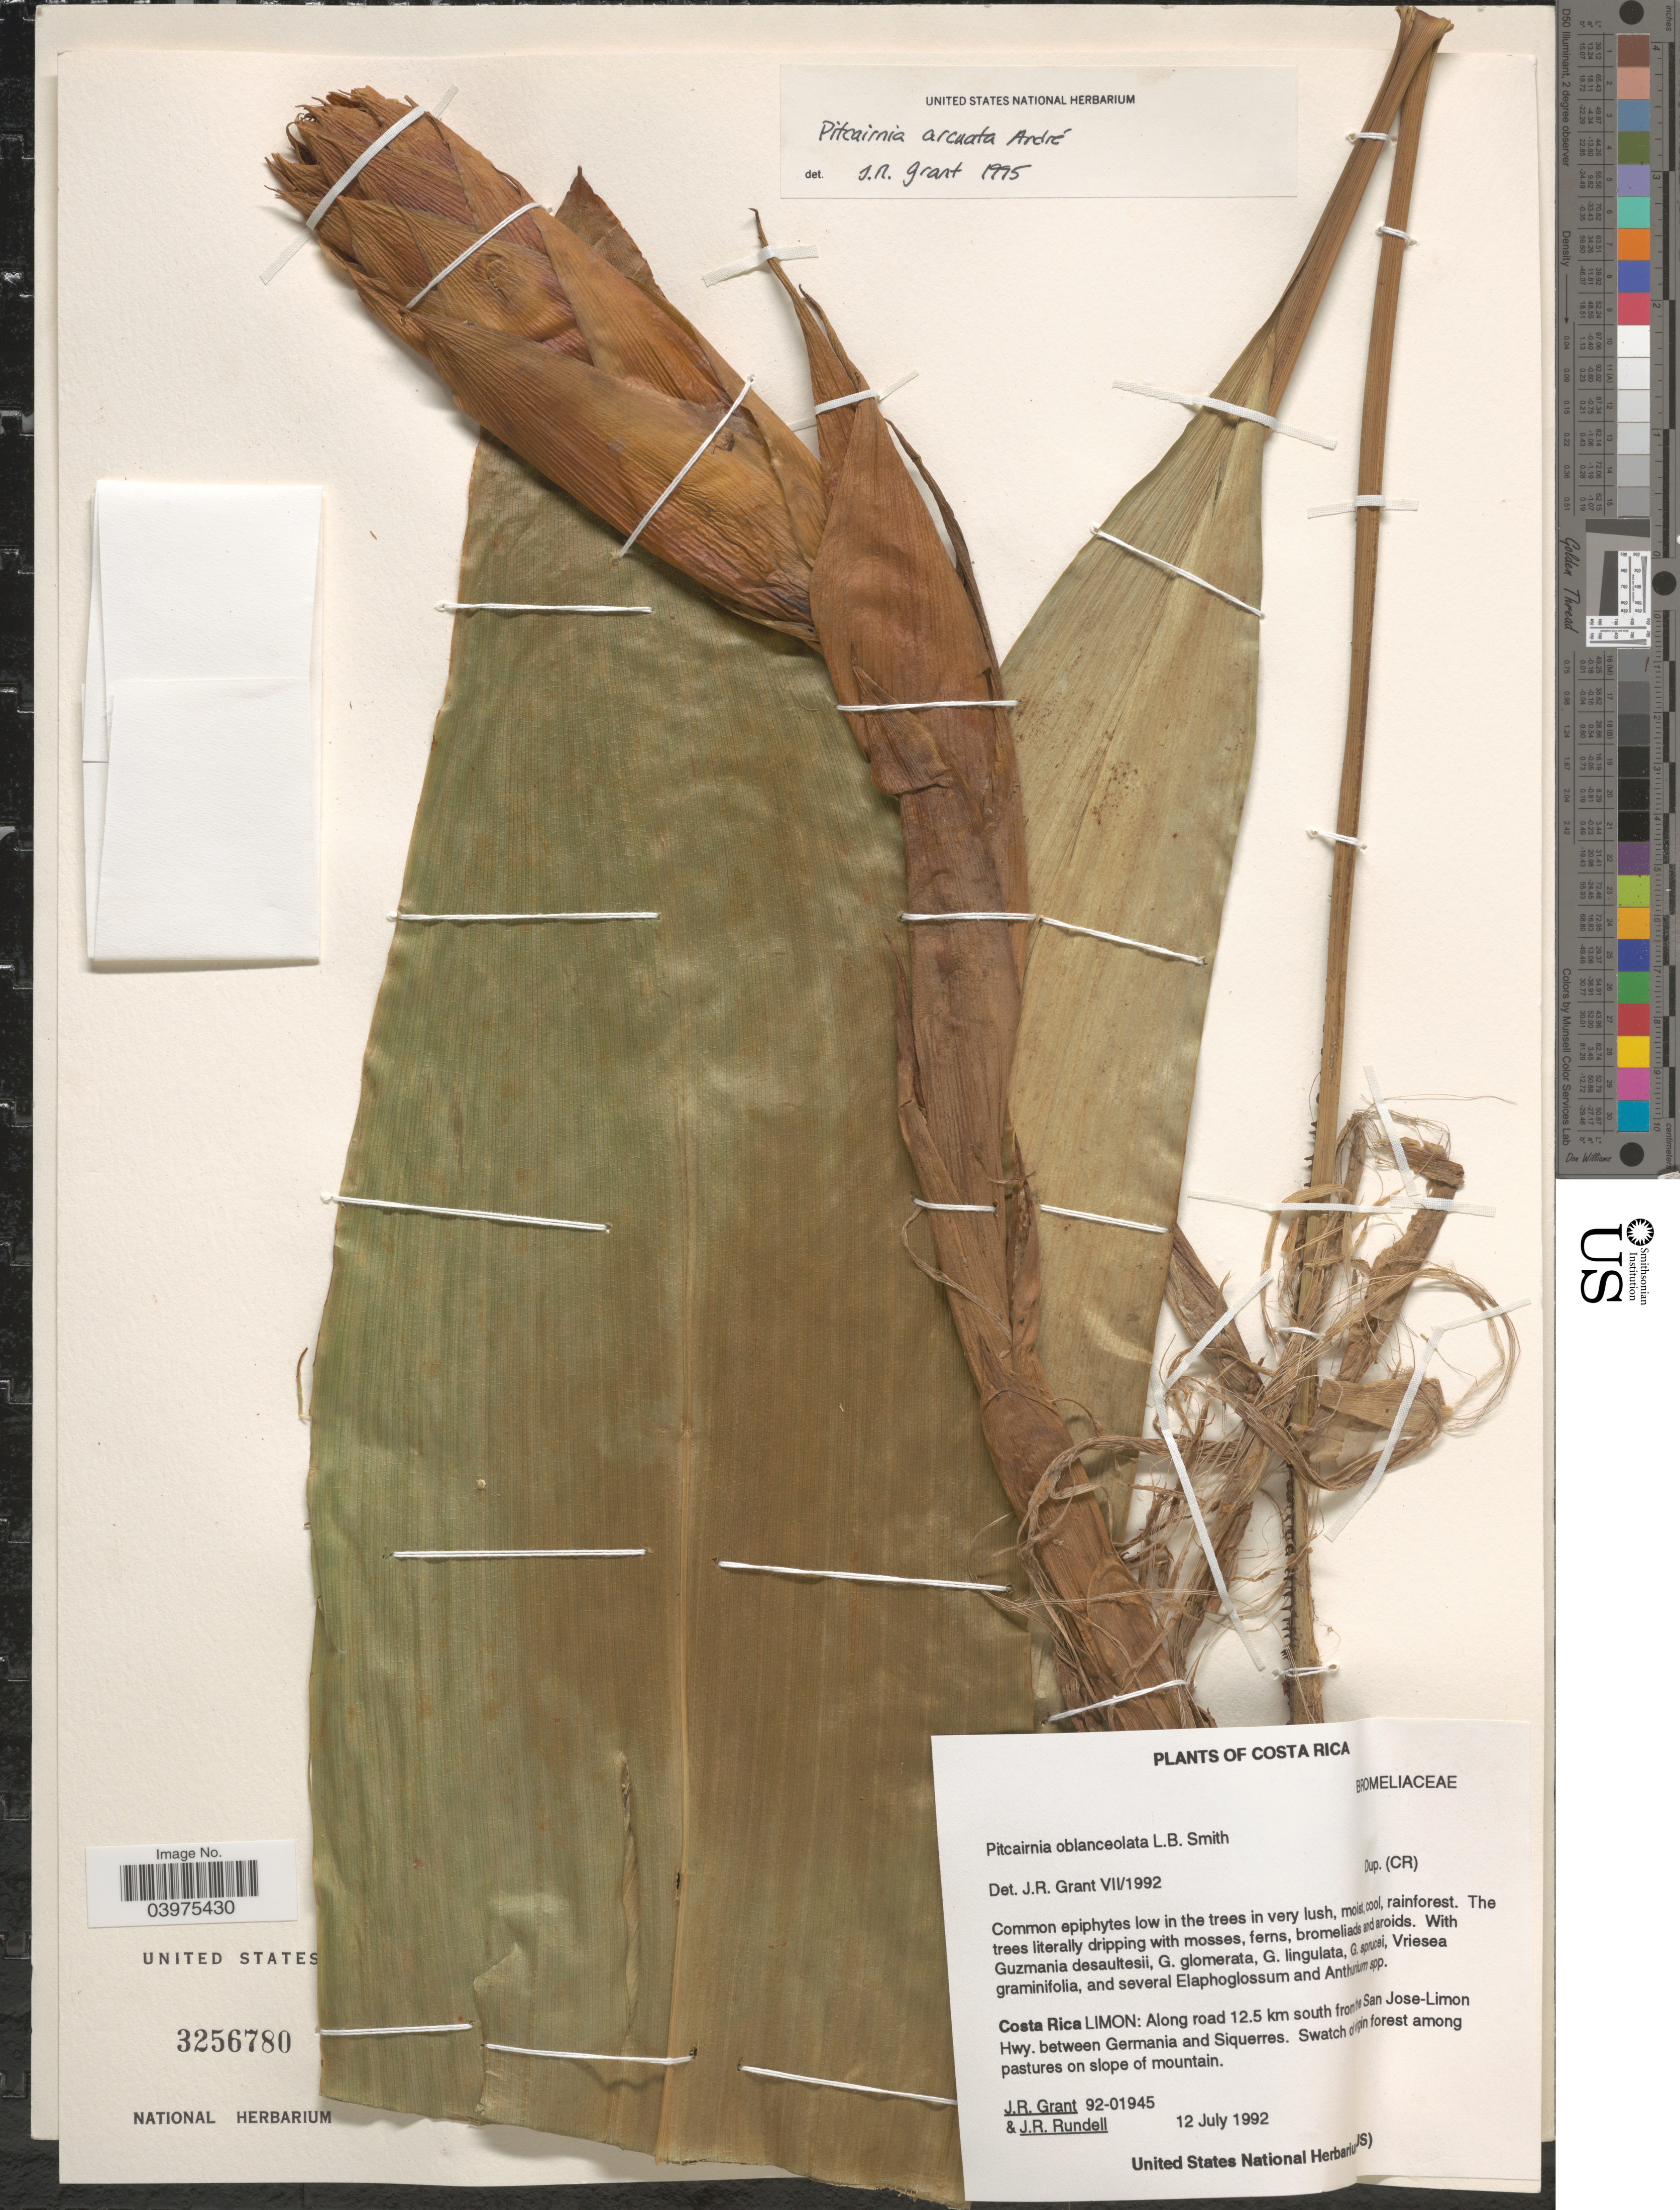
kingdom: Plantae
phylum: Tracheophyta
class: Liliopsida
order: Poales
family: Bromeliaceae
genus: Pitcairnia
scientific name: Pitcairnia arcuata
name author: (André) André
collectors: J. Grant & J. R. Rundell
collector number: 92-01945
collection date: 1992-07-12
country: Costa Rica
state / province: Limón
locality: Along road 12.5 km south from the San Jose-Limon Hwy. between Germania and Siquerres.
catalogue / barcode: US 3256780